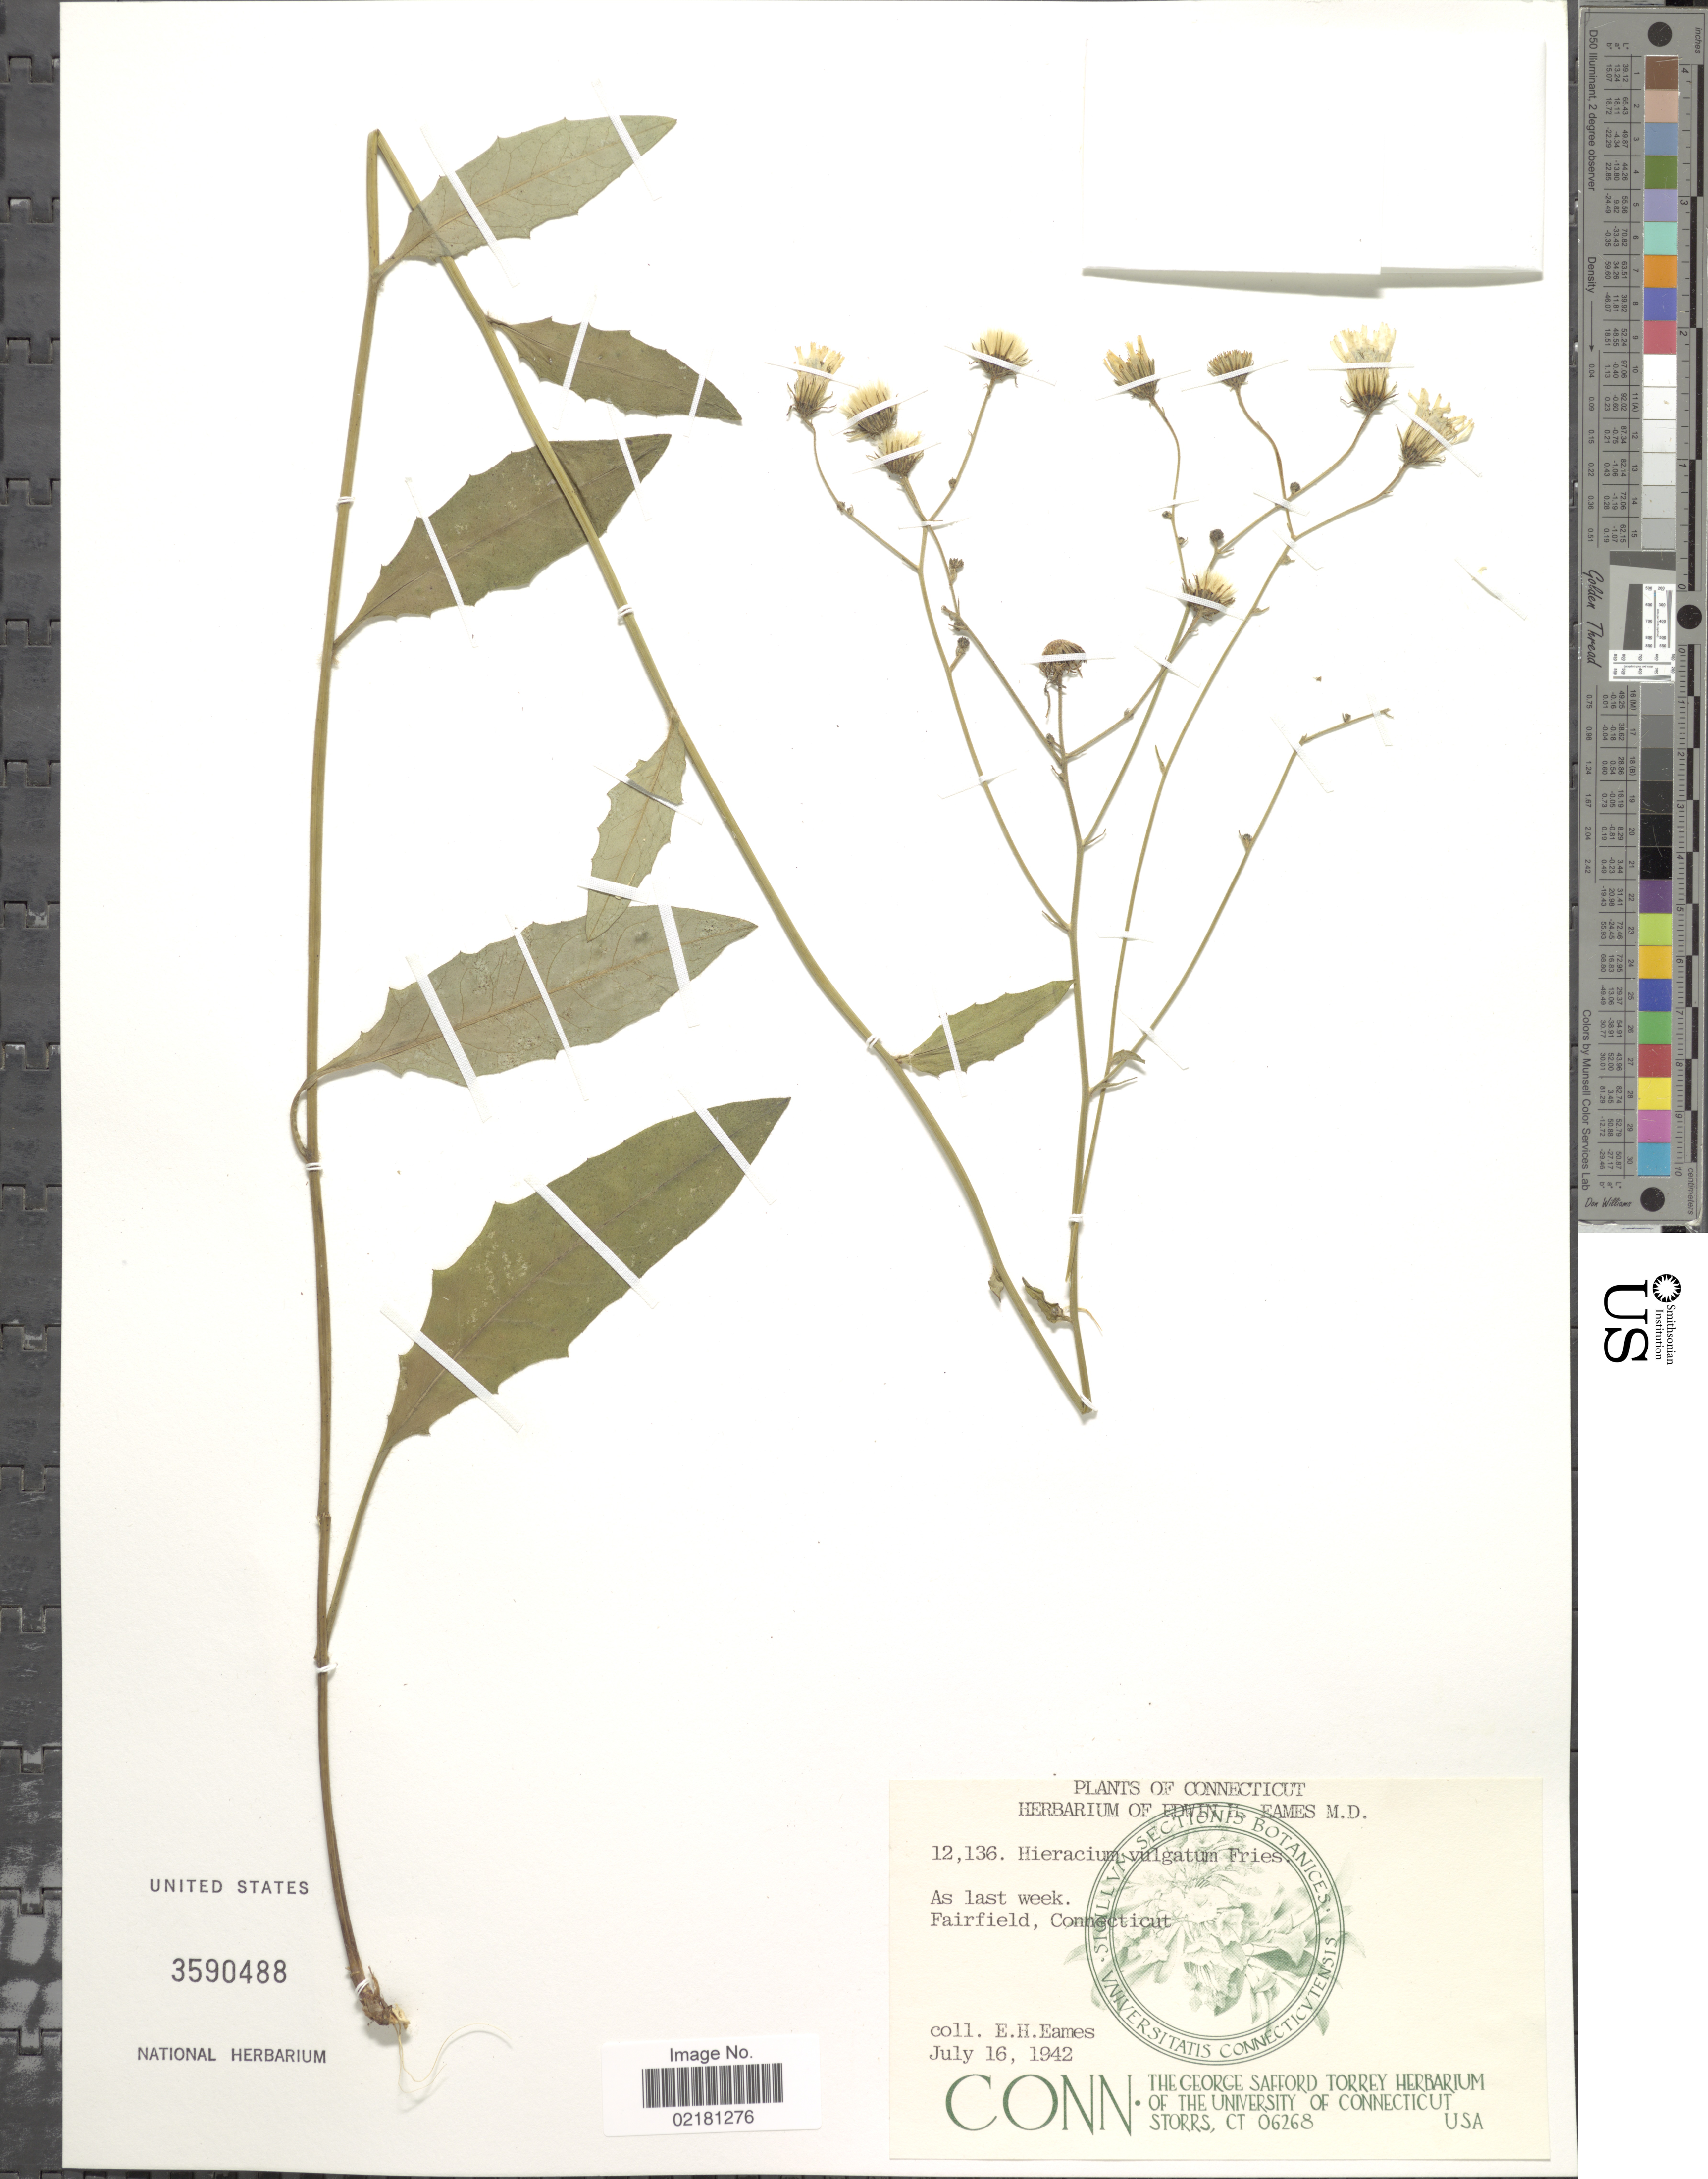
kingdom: Plantae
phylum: Tracheophyta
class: Magnoliopsida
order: Asterales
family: Asteraceae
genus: Hieracium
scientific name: Hieracium lachenalii subsp. cruenifolium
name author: (Dahlst. & Lübeck) Zahn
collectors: E. H. Eames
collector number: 12136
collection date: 1942-07-16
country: United States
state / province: Connecticut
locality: Fairfield, Connecticut.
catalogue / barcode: US 3590488